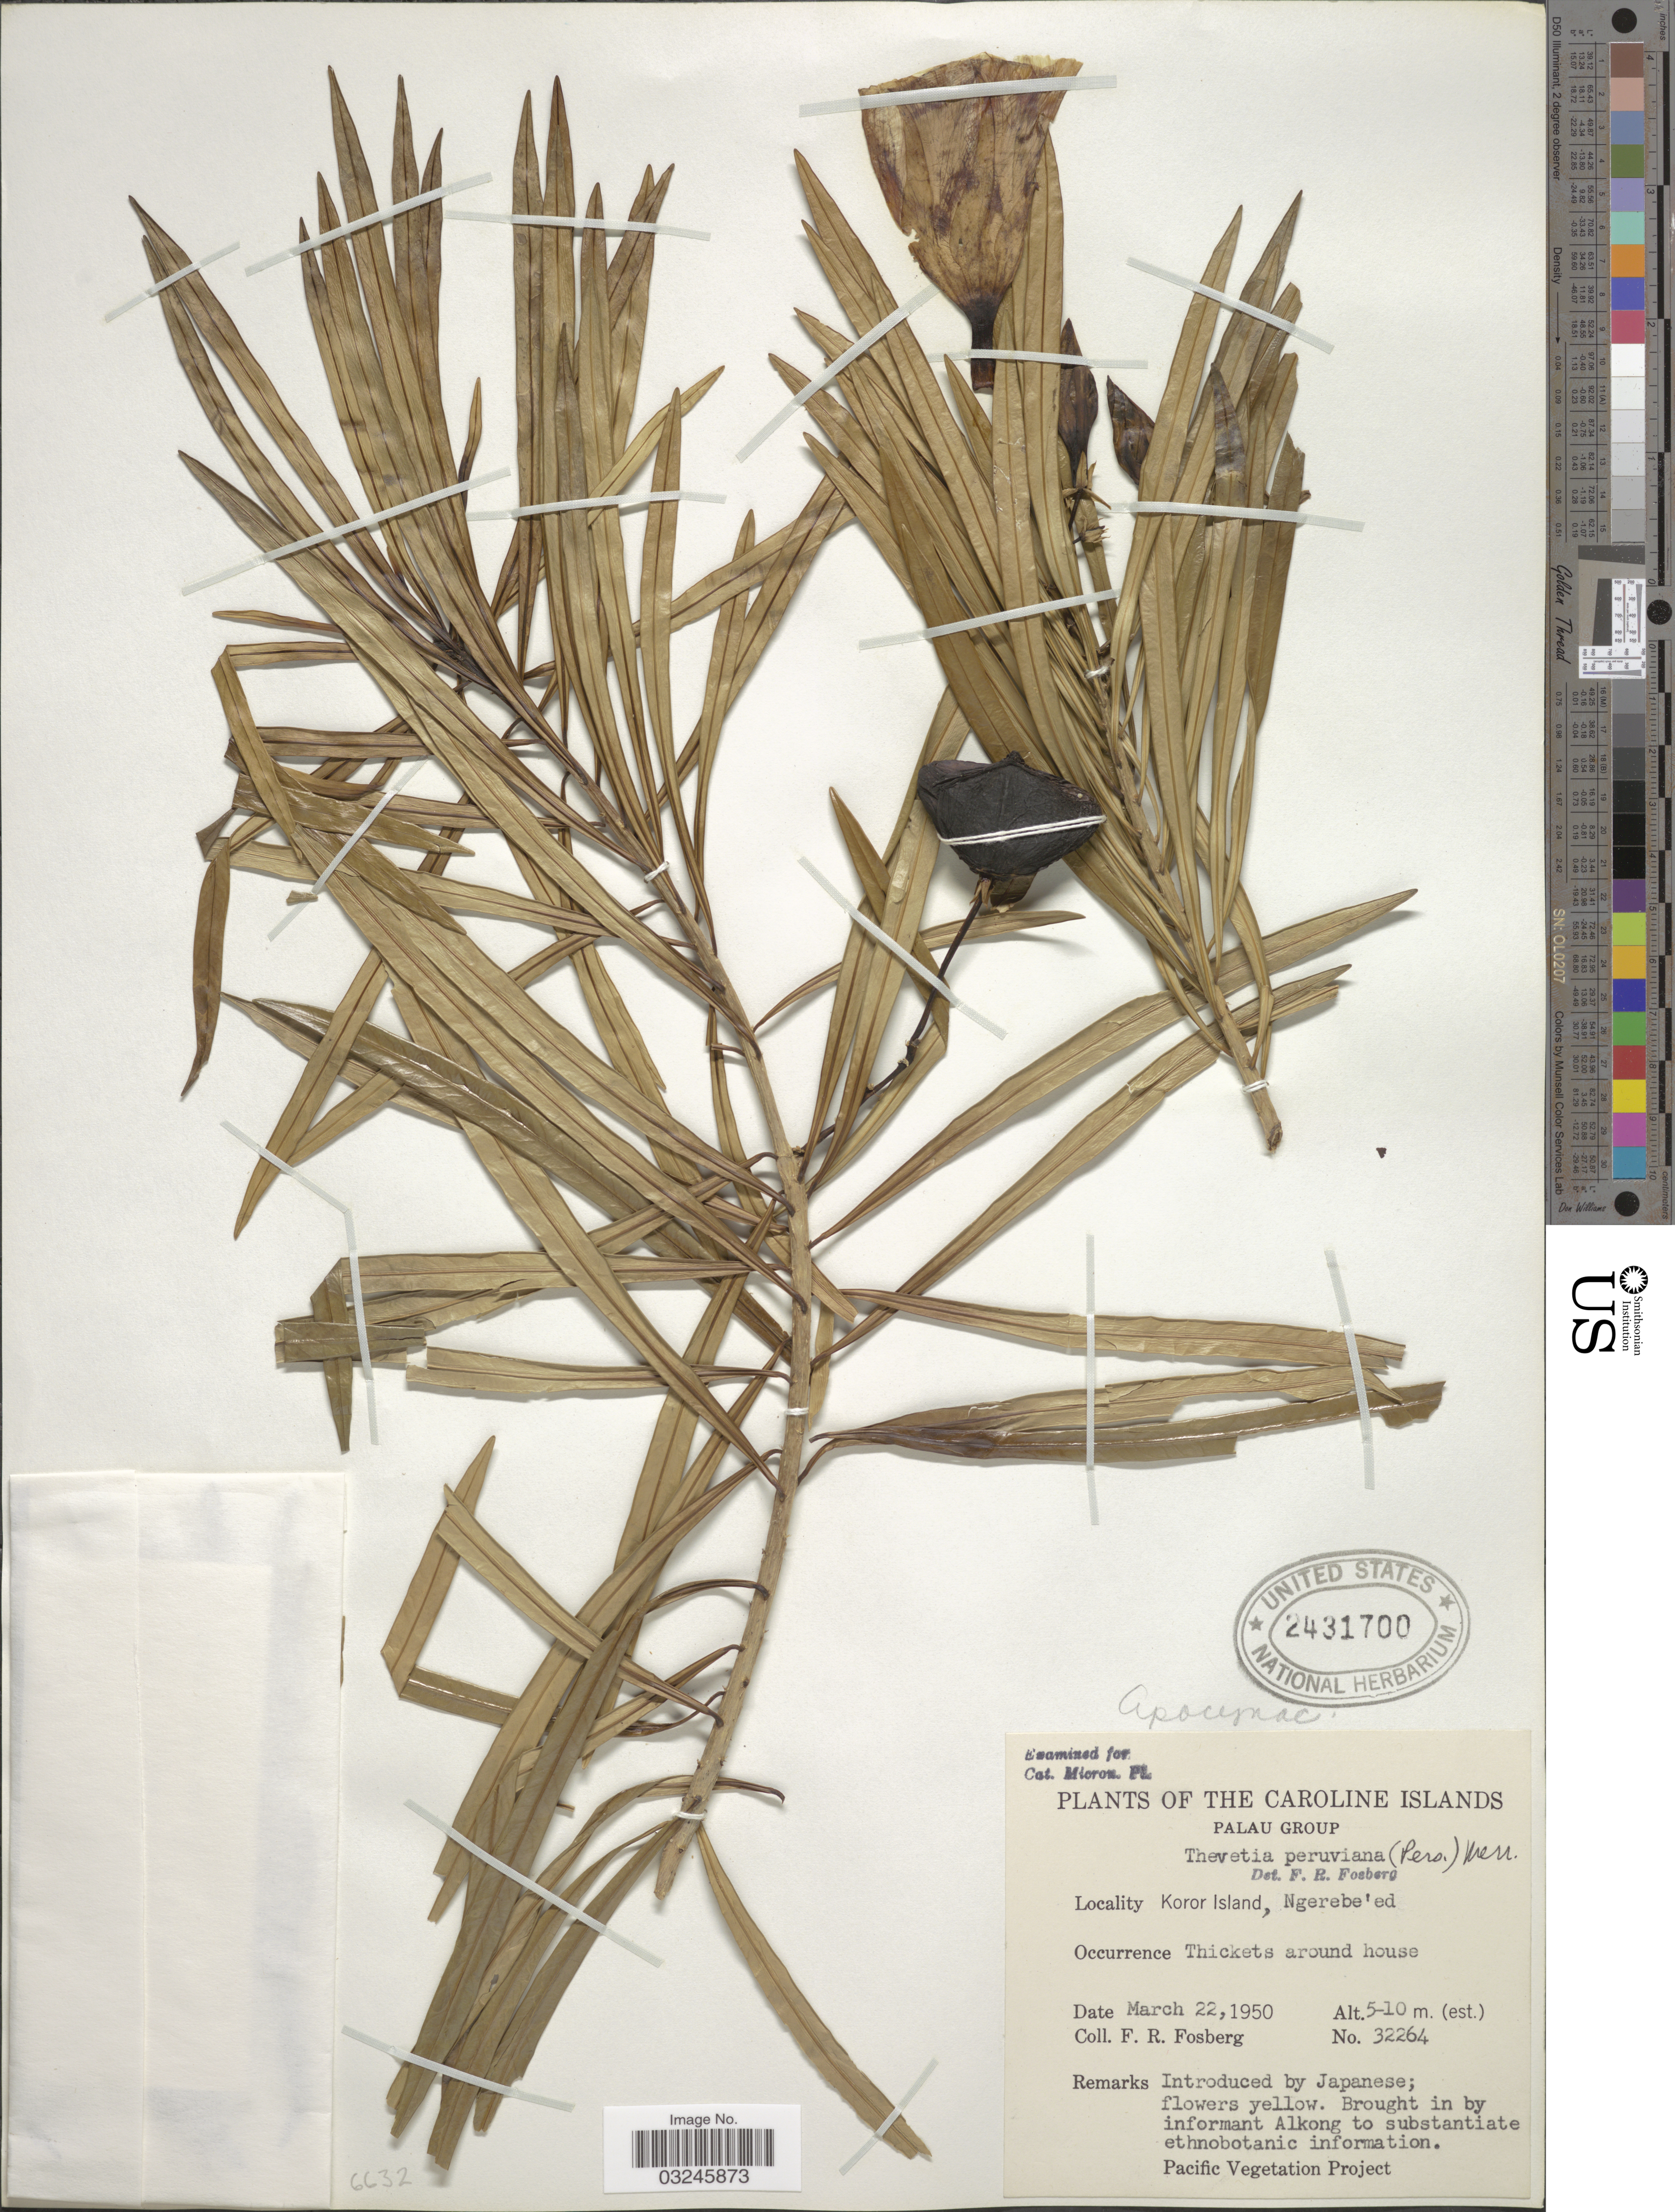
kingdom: Plantae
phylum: Tracheophyta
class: Magnoliopsida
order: Gentianales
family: Apocynaceae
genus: Thevetia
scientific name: Thevetia neriifolia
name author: Juss. ex Steud.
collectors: F. R. Fosberg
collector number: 32264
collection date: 1950-03-22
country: Palau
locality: The Caroline Islands, Palau Group, Koror Island, Ngerebe'ed.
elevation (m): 5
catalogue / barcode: US 2431700